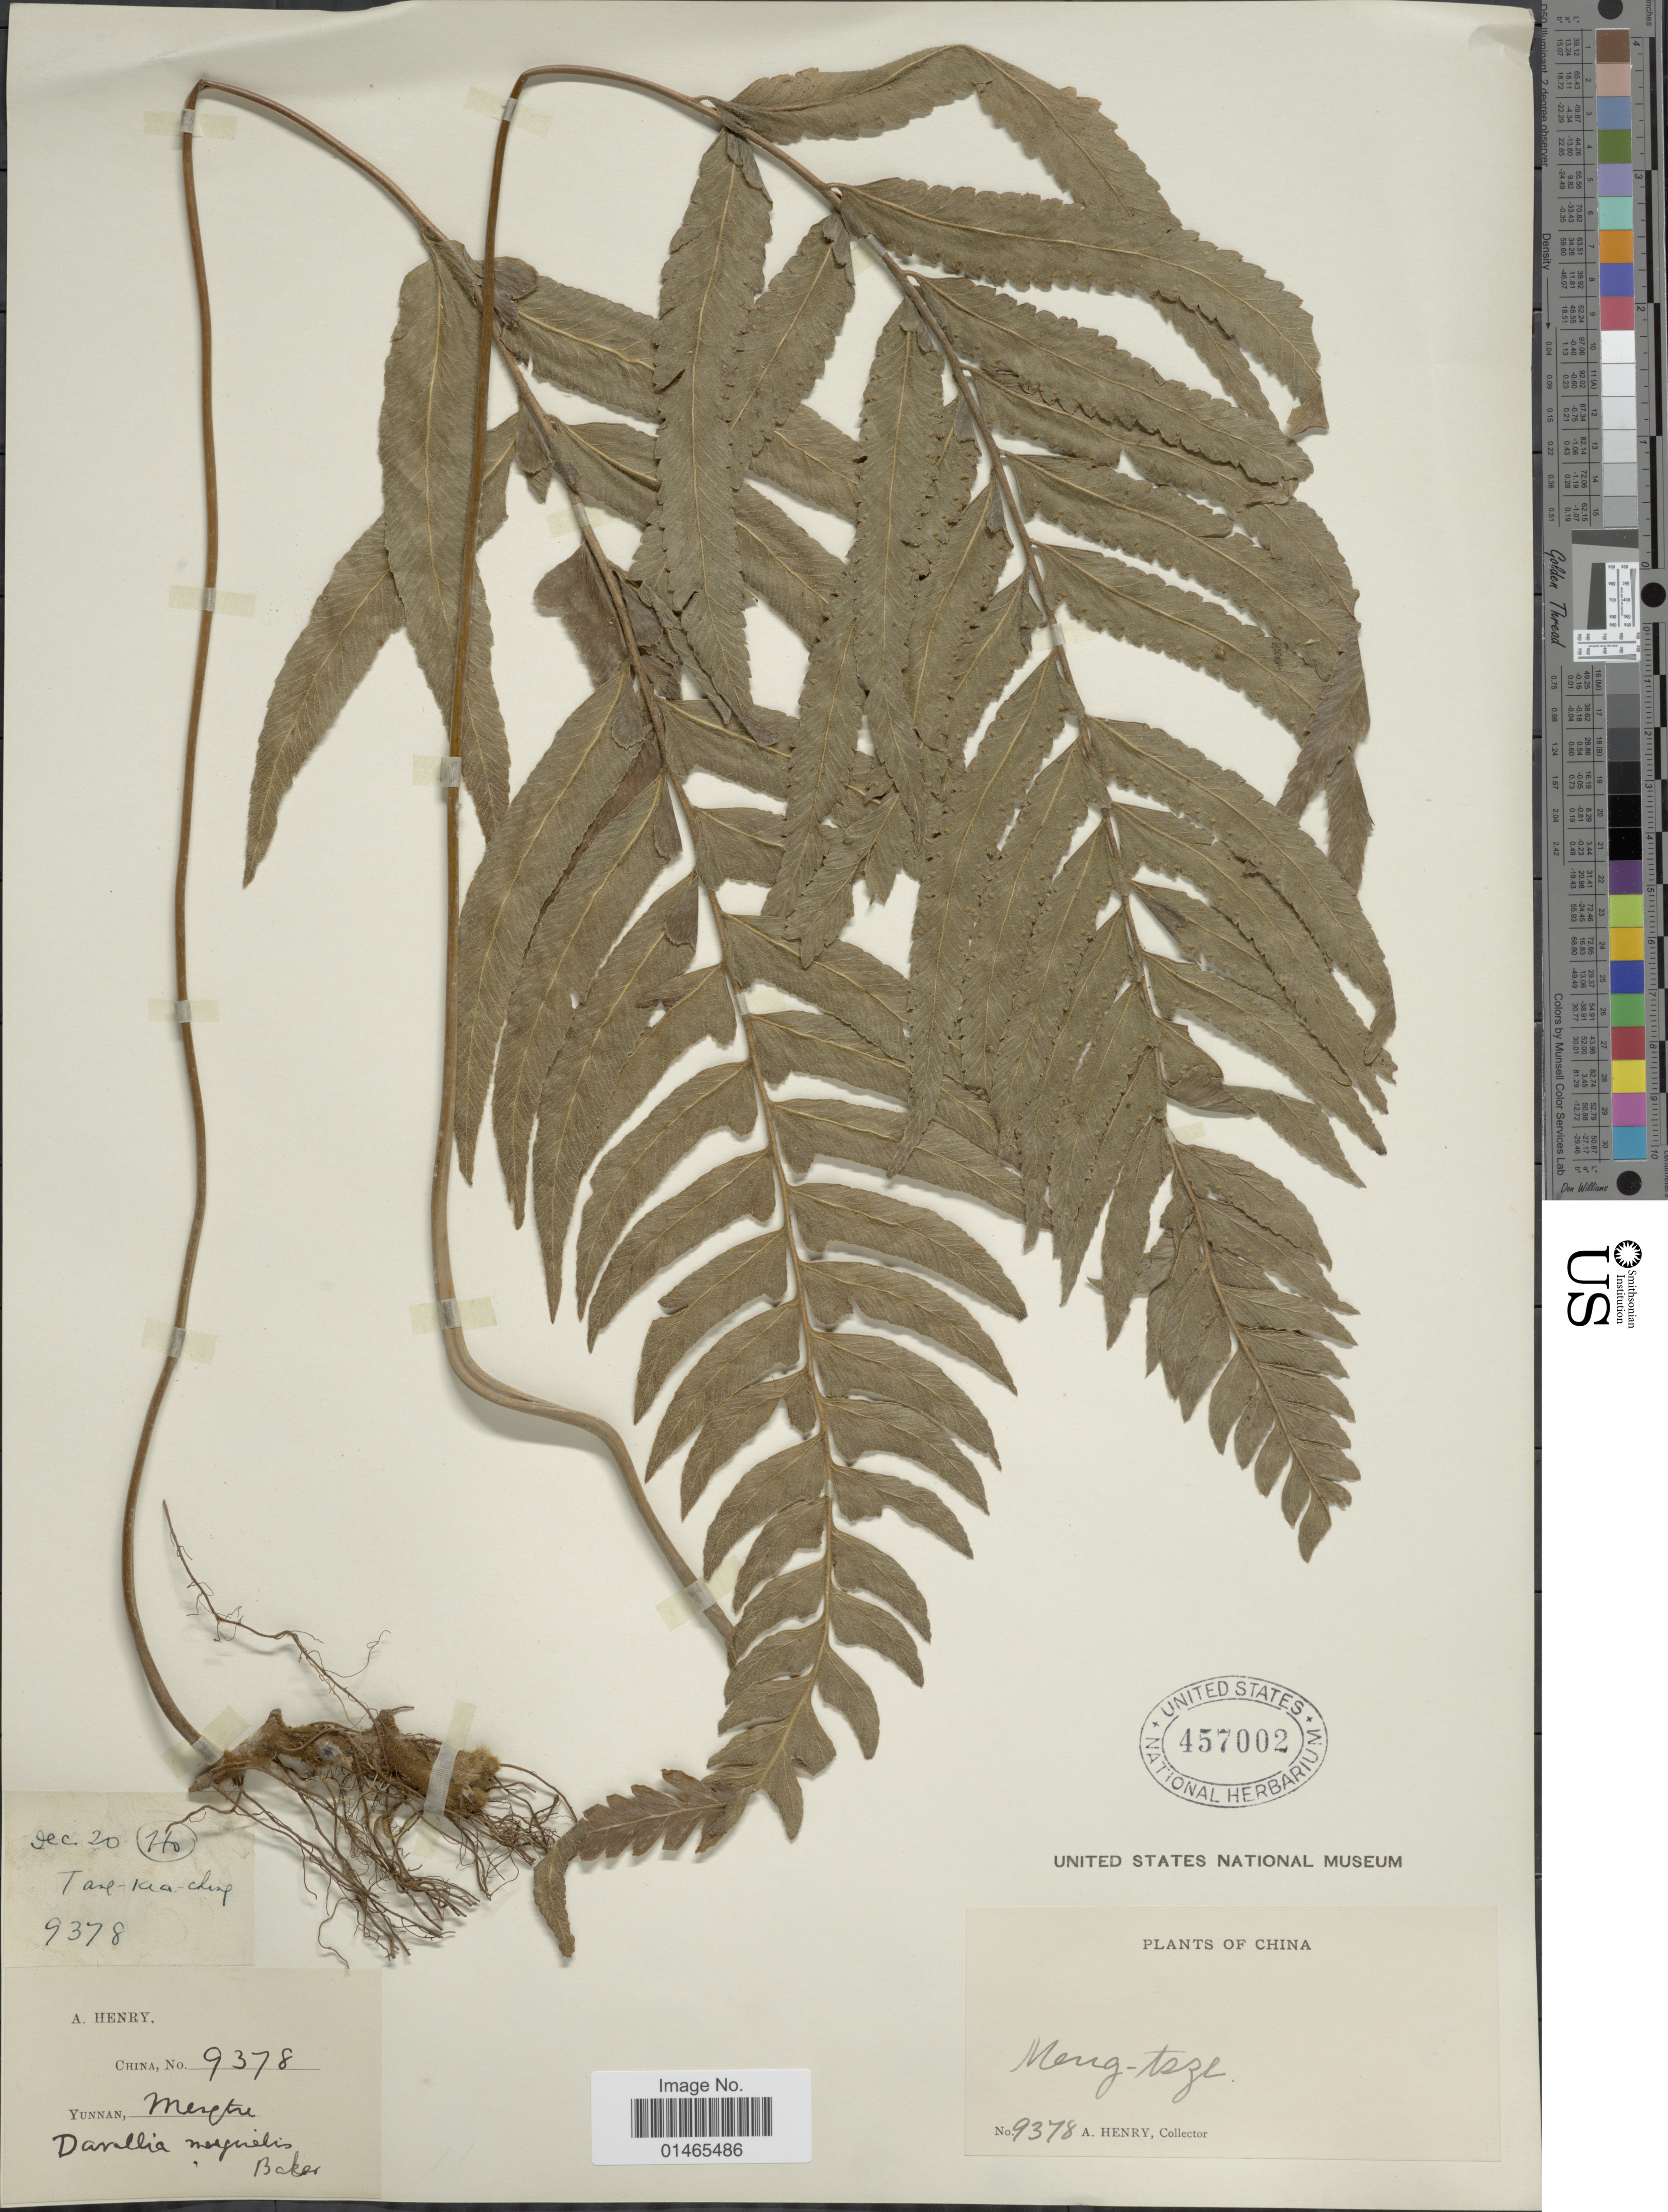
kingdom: Plantae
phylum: Tracheophyta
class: Polypodiopsida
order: Polypodiales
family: Dennstaedtiaceae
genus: Microlepia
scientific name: Microlepia marginata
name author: (Houtt.) C. Chr.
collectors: A. Henry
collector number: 9378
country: China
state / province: Yunnan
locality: Plants of China, Meng-tsze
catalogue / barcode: US 457002